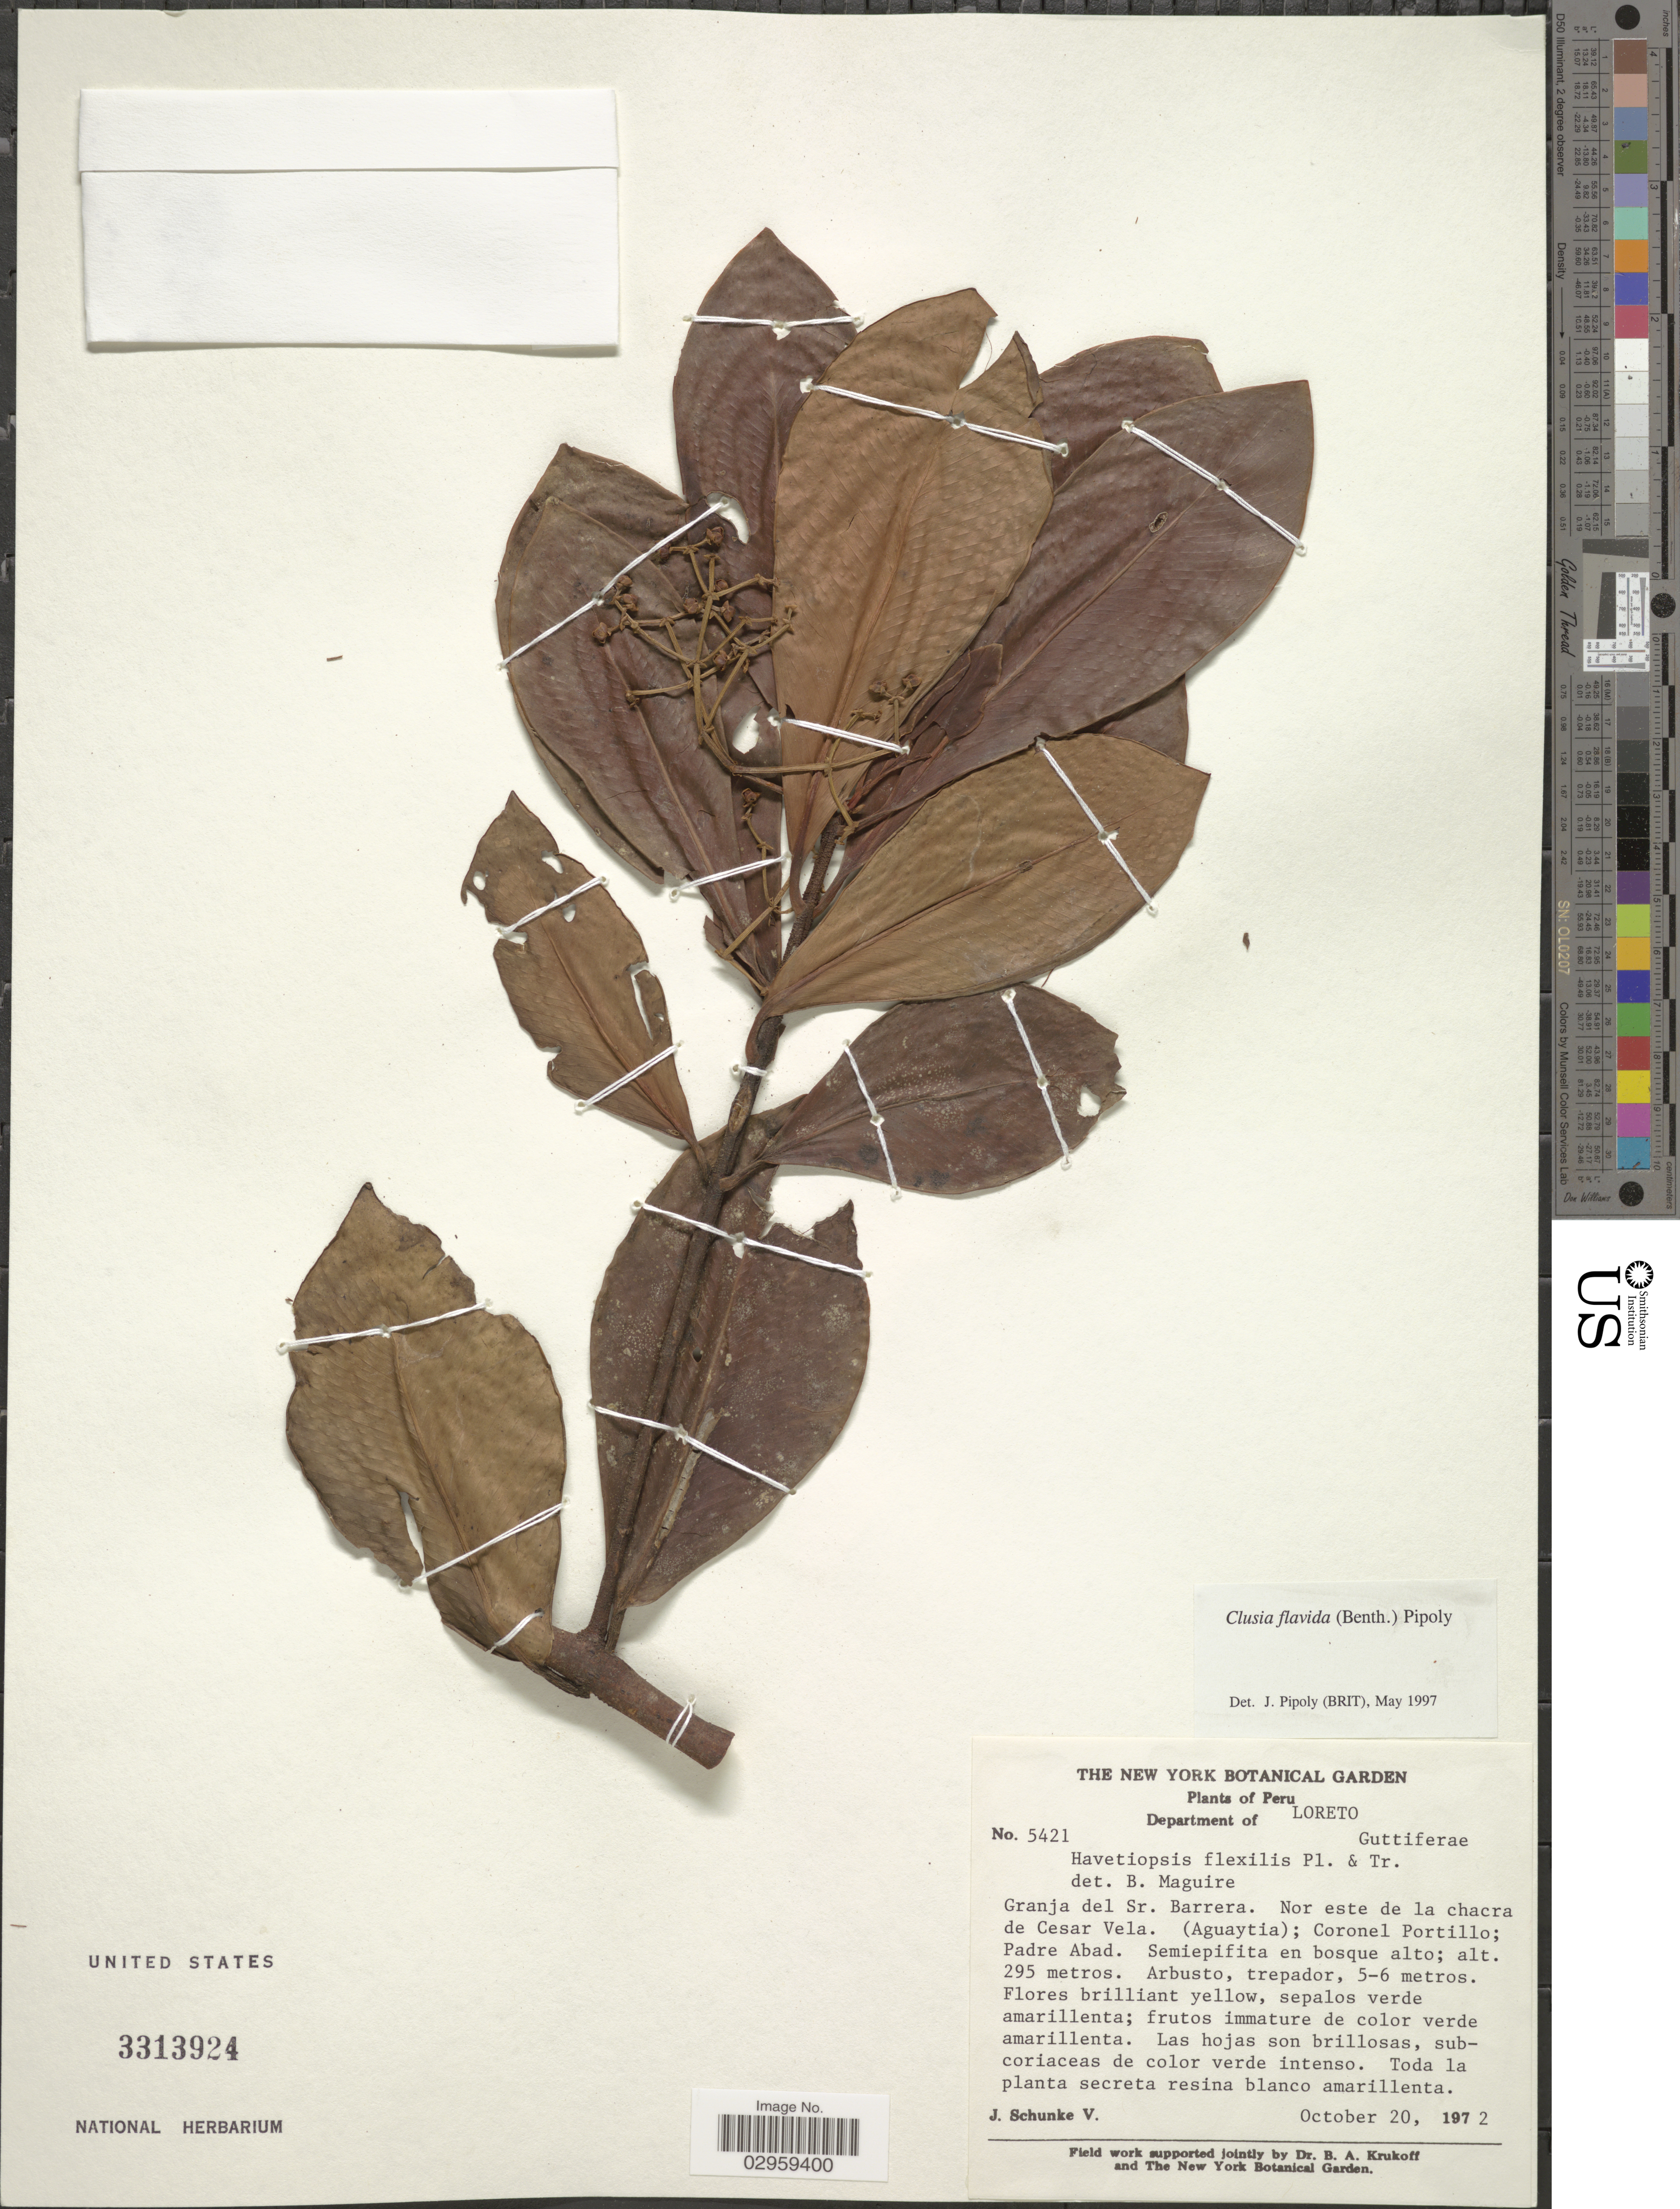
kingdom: Plantae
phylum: Tracheophyta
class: Magnoliopsida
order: Malpighiales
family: Clusiaceae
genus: Clusia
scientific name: Clusia flavida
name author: (Benth.) Pipoly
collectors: J. Schunke Vigo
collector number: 5421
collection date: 1972-10-20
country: Peru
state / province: Loreto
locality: Department of Loreto. Granja del Sr. Barrera. Nor este de la chacra de Cesar Vela. (Aguaytia); Coronel Portillo; Padre Abad.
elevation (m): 295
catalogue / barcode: US 3313924